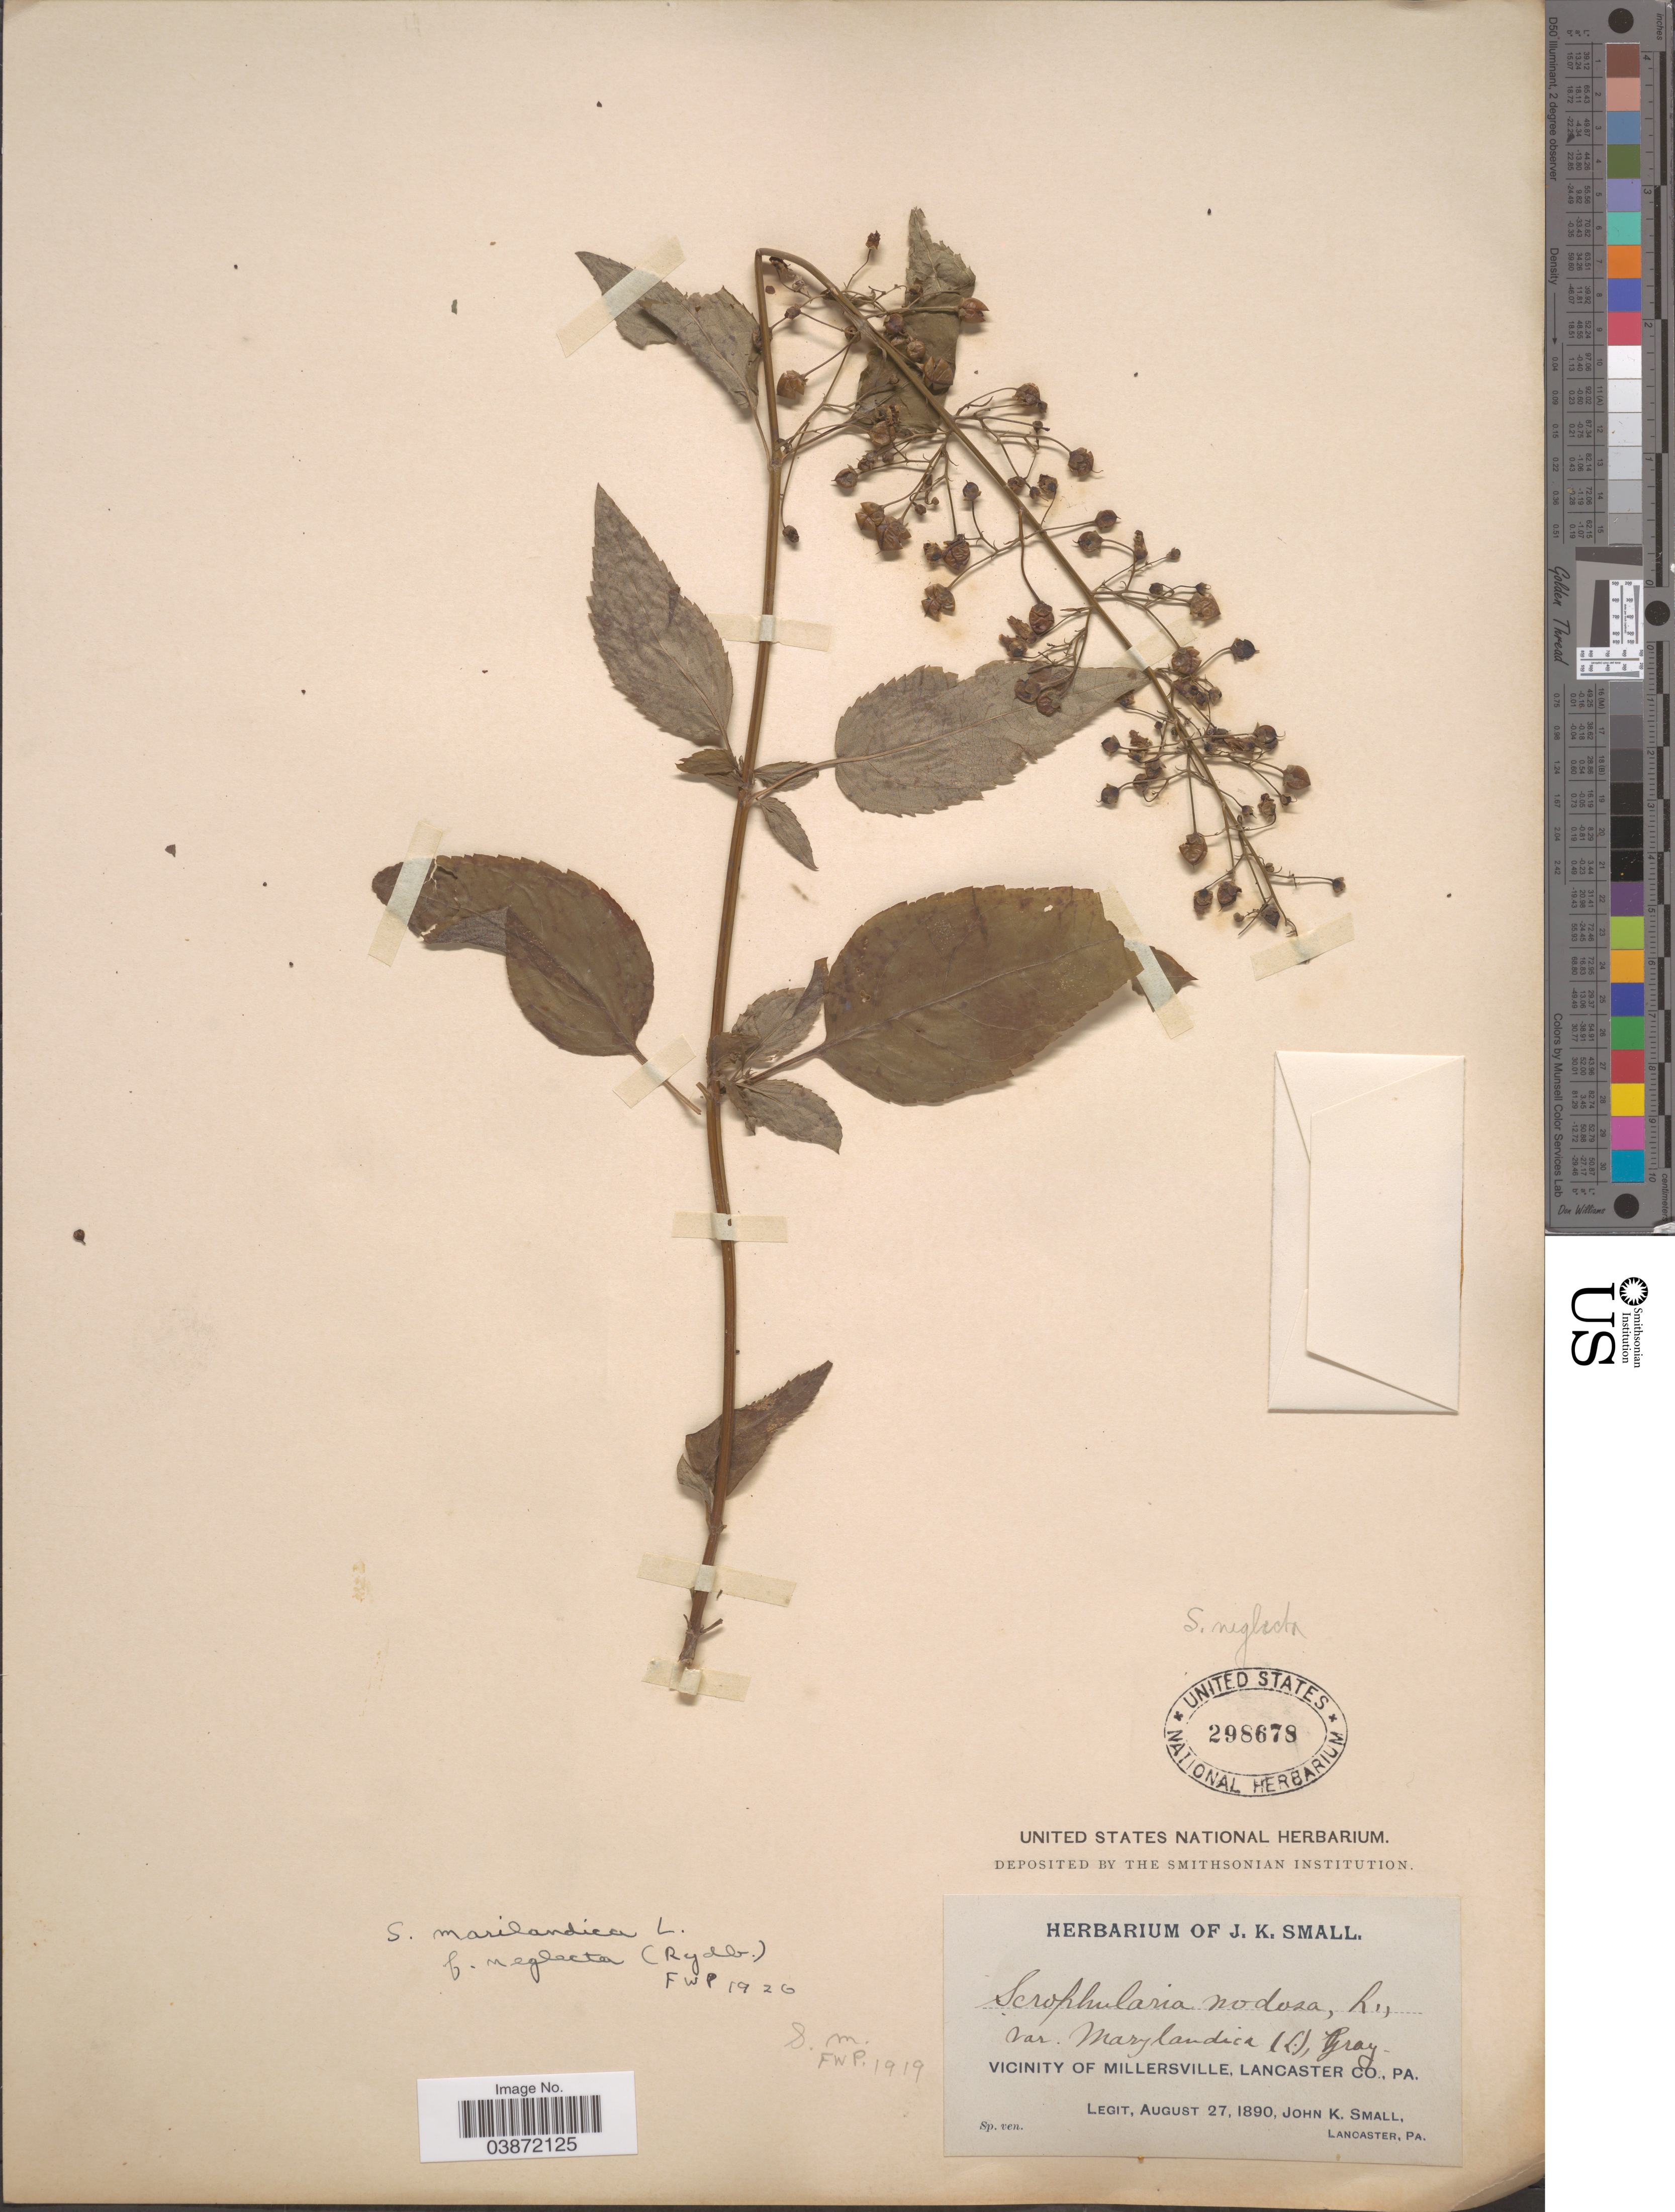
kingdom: Plantae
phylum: Tracheophyta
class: Magnoliopsida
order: Lamiales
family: Scrophulariaceae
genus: Scrophularia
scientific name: Scrophularia marilandica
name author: L.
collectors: J. K. Small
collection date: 1890-08-27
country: United States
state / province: Pennsylvania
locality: Vicinity of Millersville, Lancaster Co.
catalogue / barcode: US 298678